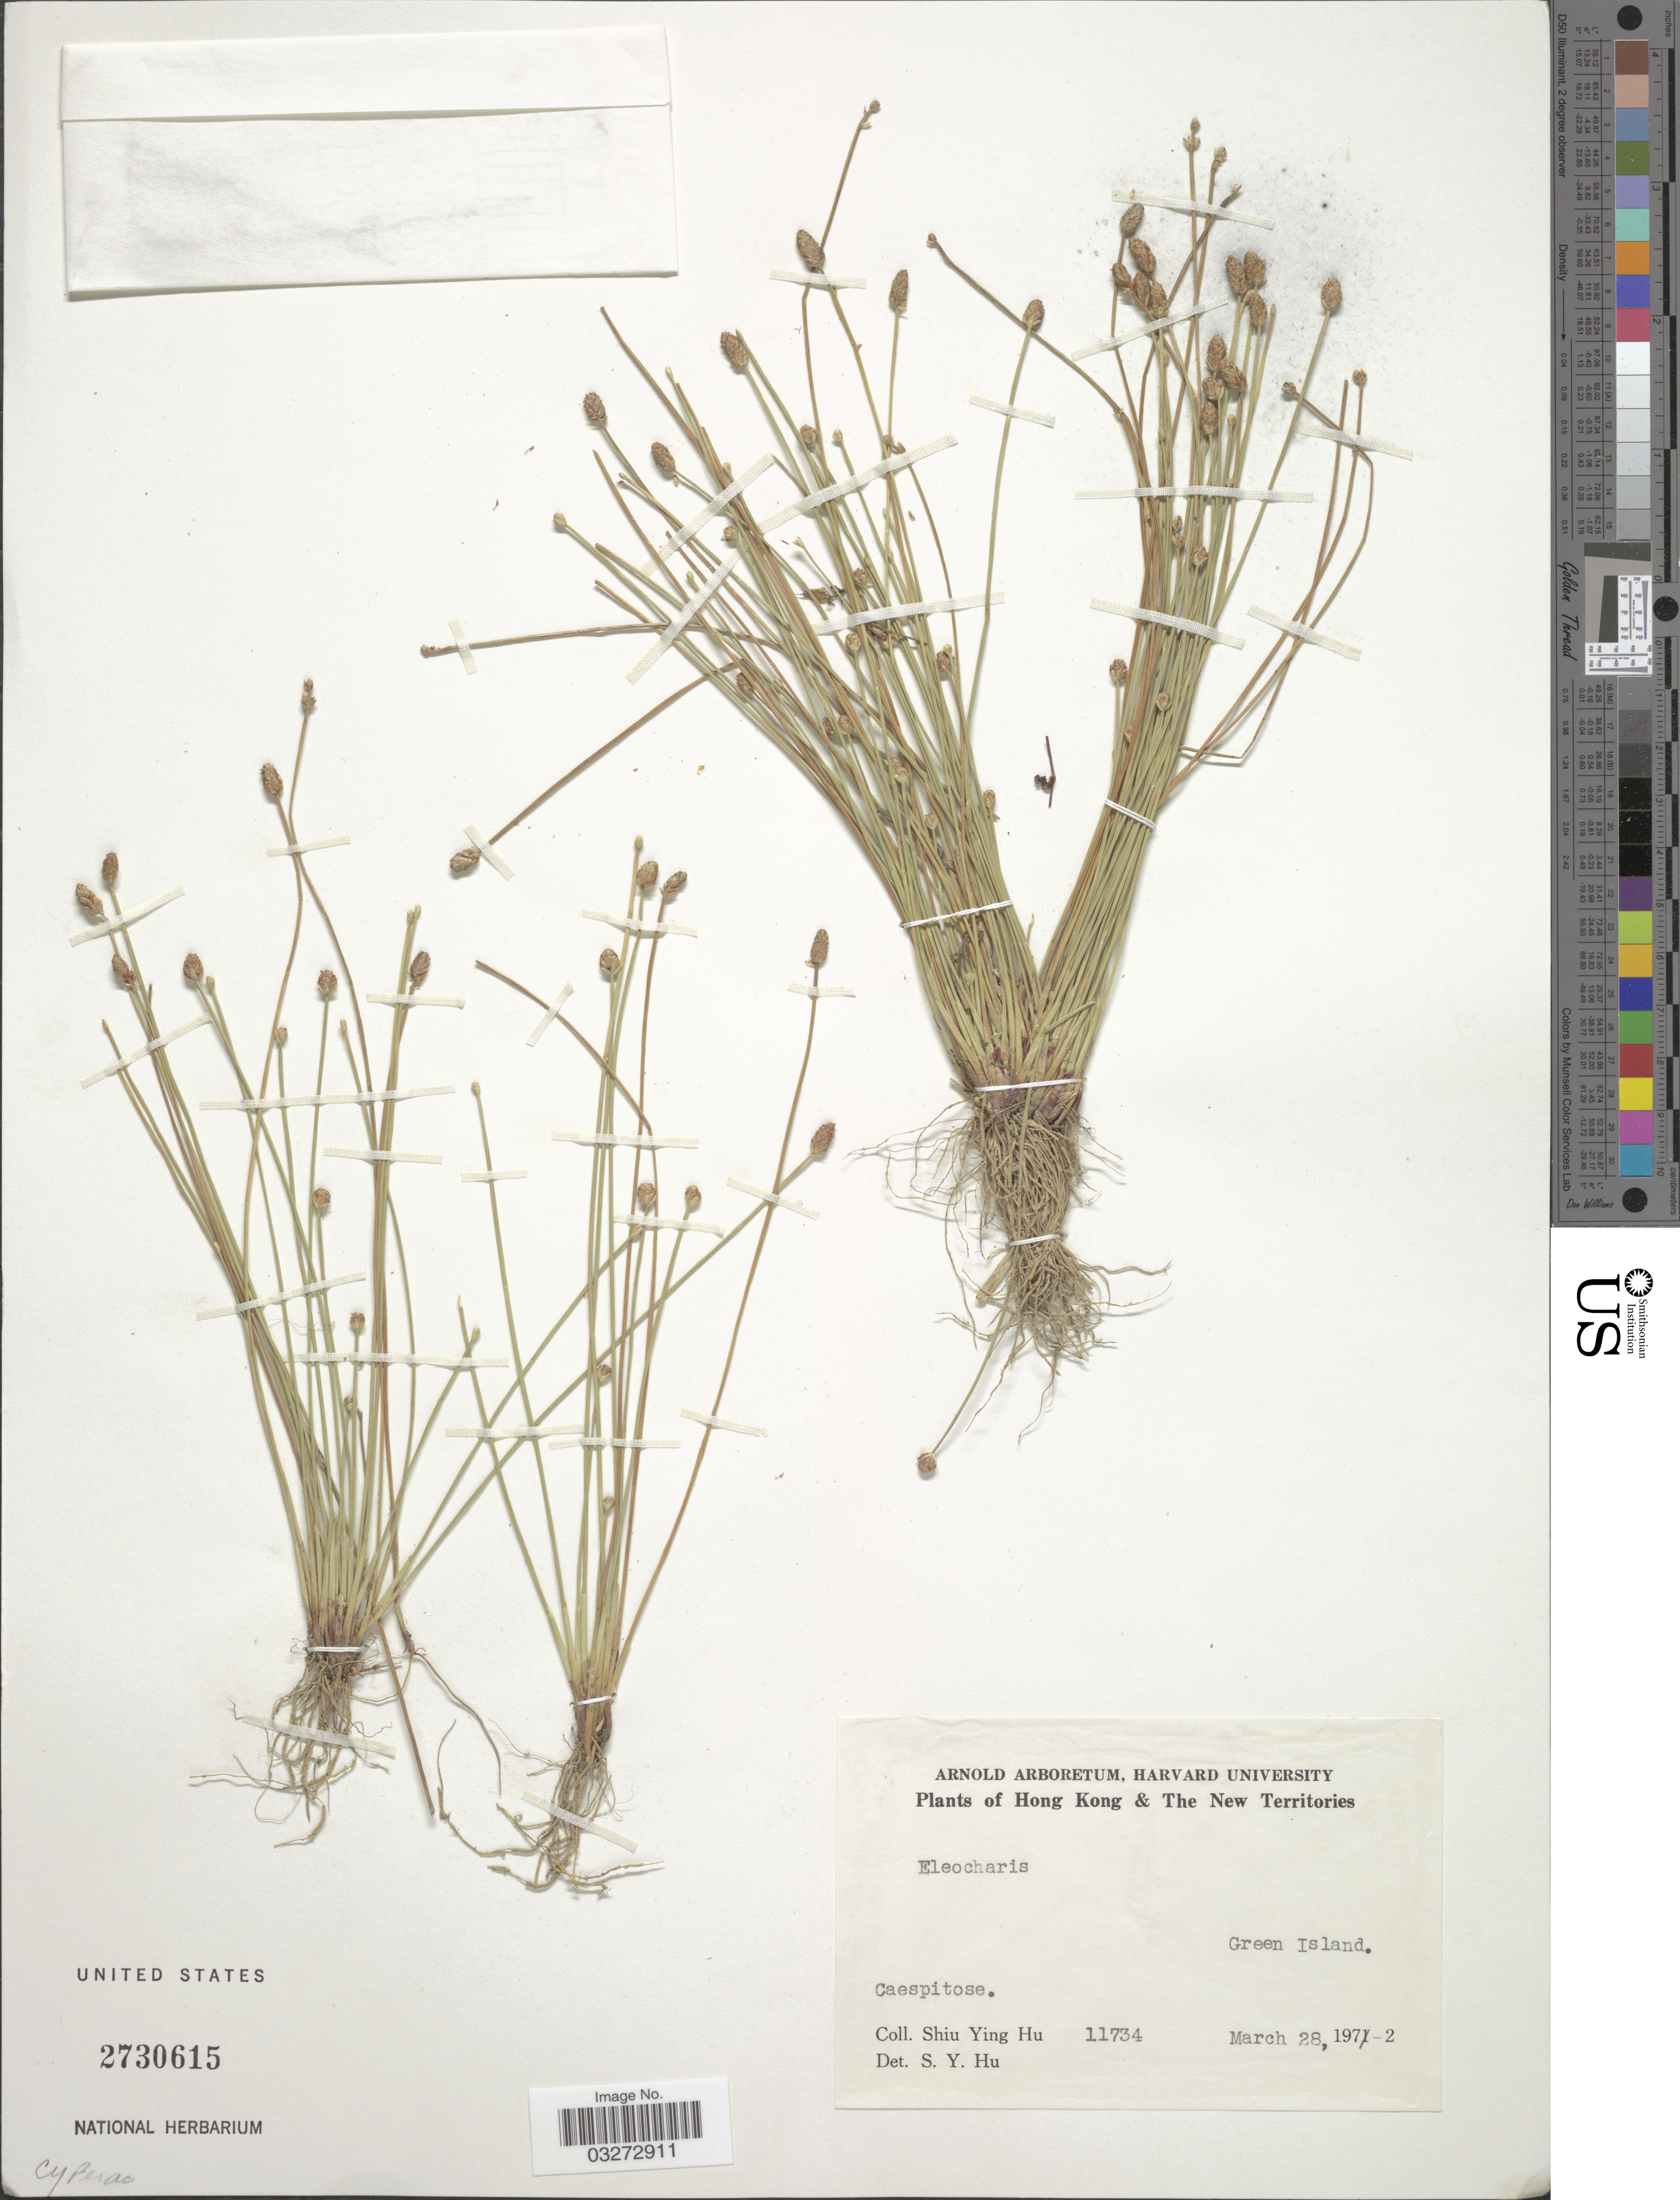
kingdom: Plantae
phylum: Tracheophyta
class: Liliopsida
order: Poales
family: Cyperaceae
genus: Eleocharis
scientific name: Eleocharis geniculata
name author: (L.) Roem. & Schult.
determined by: Strong, Mark T., (BOT), Smithsonian Institution - National Museum of Natural History (UNITED STATES)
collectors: S. Y. Hu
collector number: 11734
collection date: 1972-03-28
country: China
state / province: Hong Kong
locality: The New Territories. Green Island.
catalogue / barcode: US 2730615